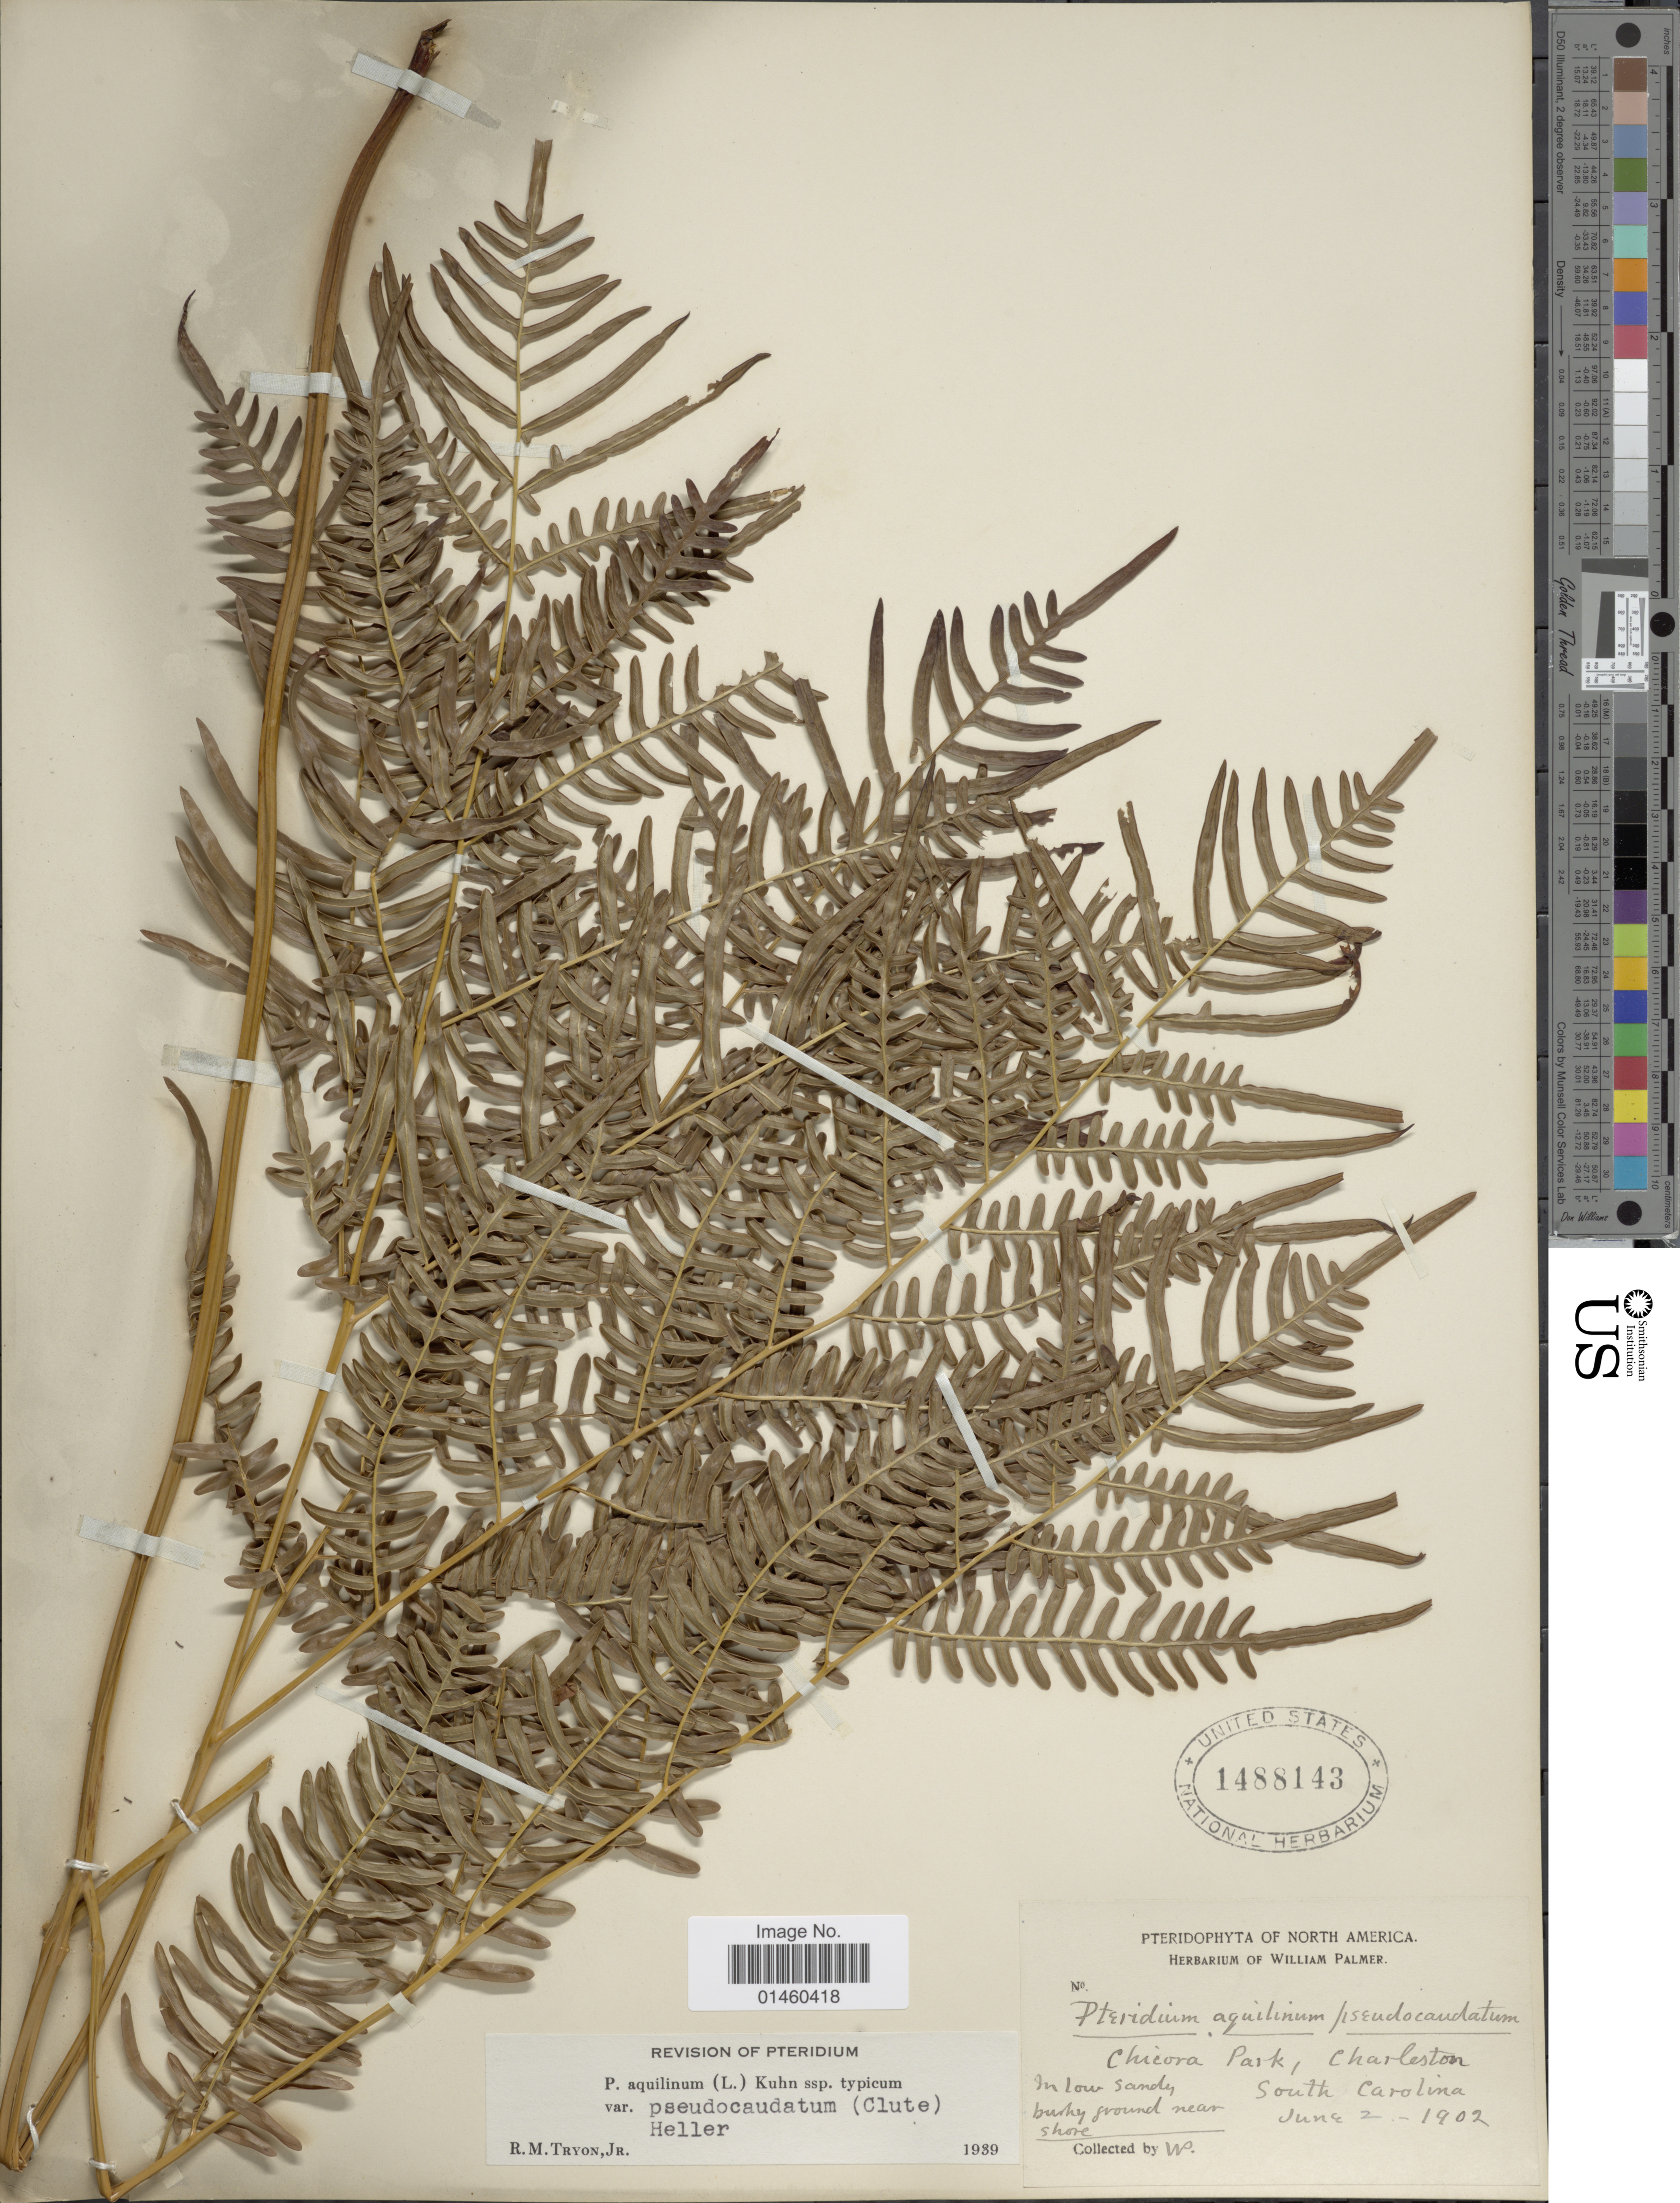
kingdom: Plantae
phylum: Tracheophyta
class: Polypodiopsida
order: Polypodiales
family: Dennstaedtiaceae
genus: Pteridium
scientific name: Pteridium aquilinum var. pseudocaudatum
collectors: W. Palmer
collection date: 1902-06-02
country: United States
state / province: South Carolina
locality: Chicora Park, Charleston, in low sandy bushy ground near shore.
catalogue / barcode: US 1488143